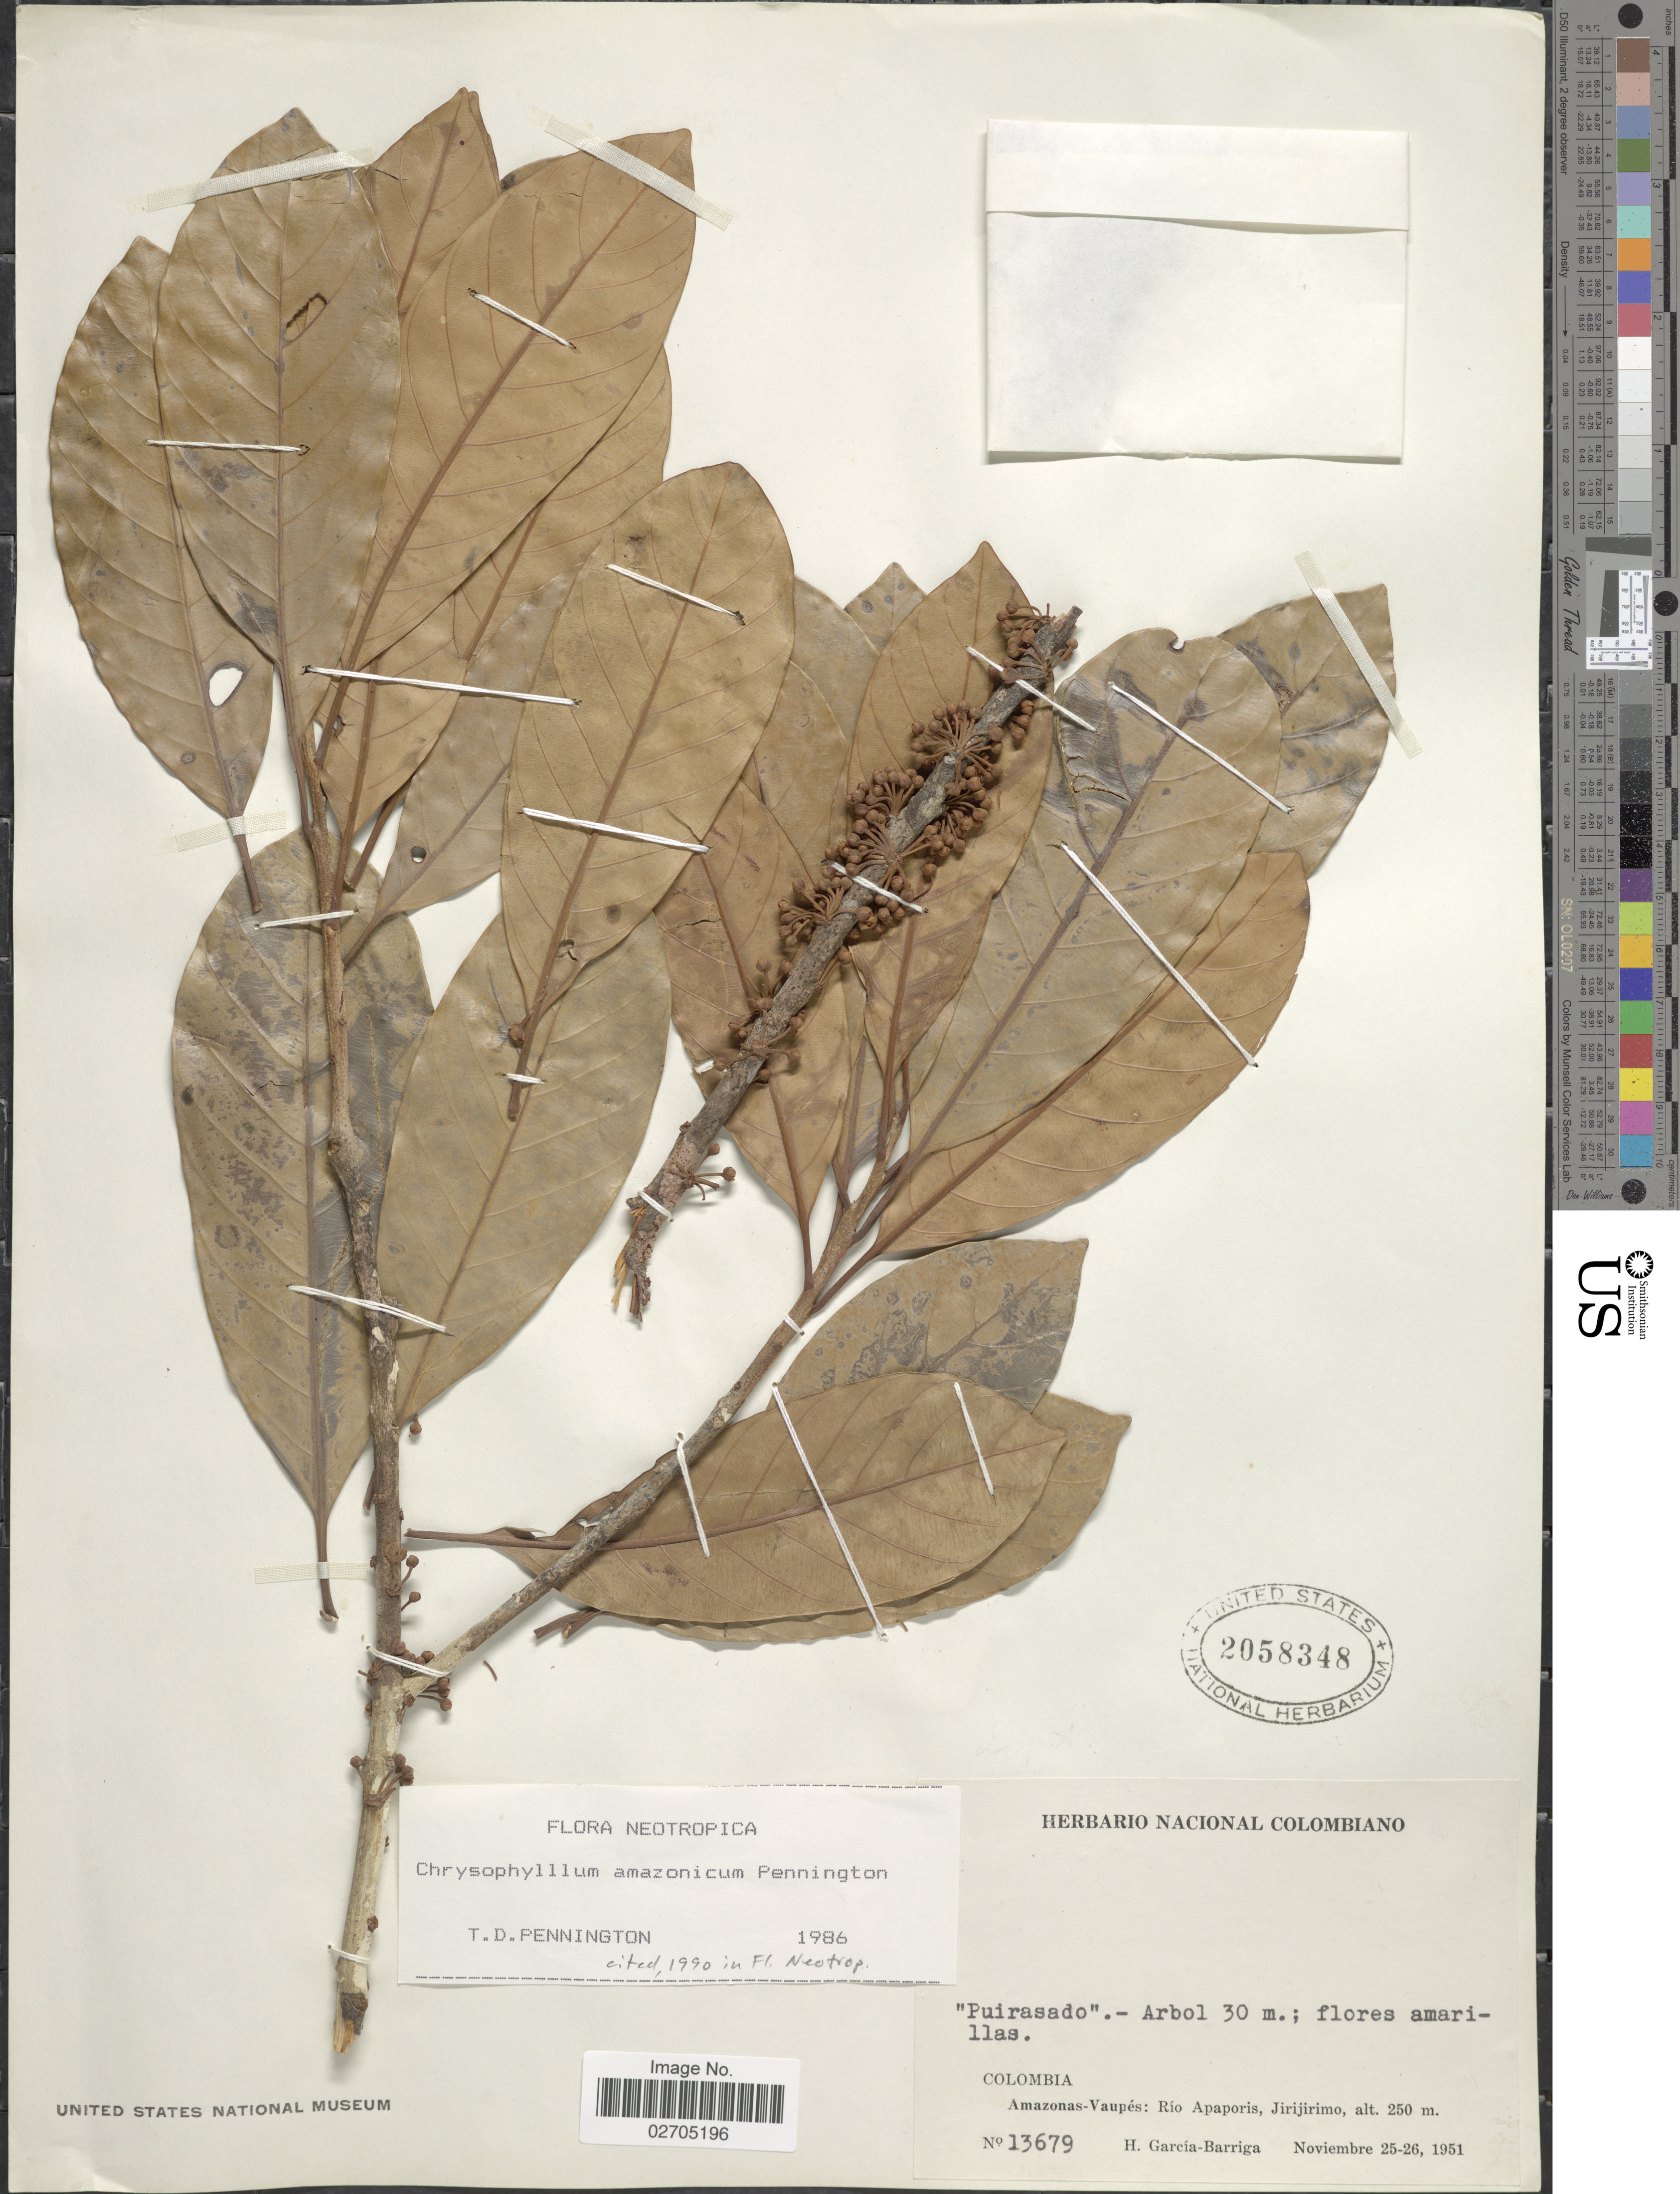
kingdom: Plantae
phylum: Tracheophyta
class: Magnoliopsida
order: Ericales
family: Sapotaceae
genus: Chrysophyllum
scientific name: Chrysophyllum amazonicum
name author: T.D. Penn.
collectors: H. García Barriga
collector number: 13679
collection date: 1951-11-25/1951-11-26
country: Colombia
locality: Amazonas-Vaupes: Rio Apaporis, Jirijirimo.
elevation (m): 250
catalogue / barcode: US 2058348